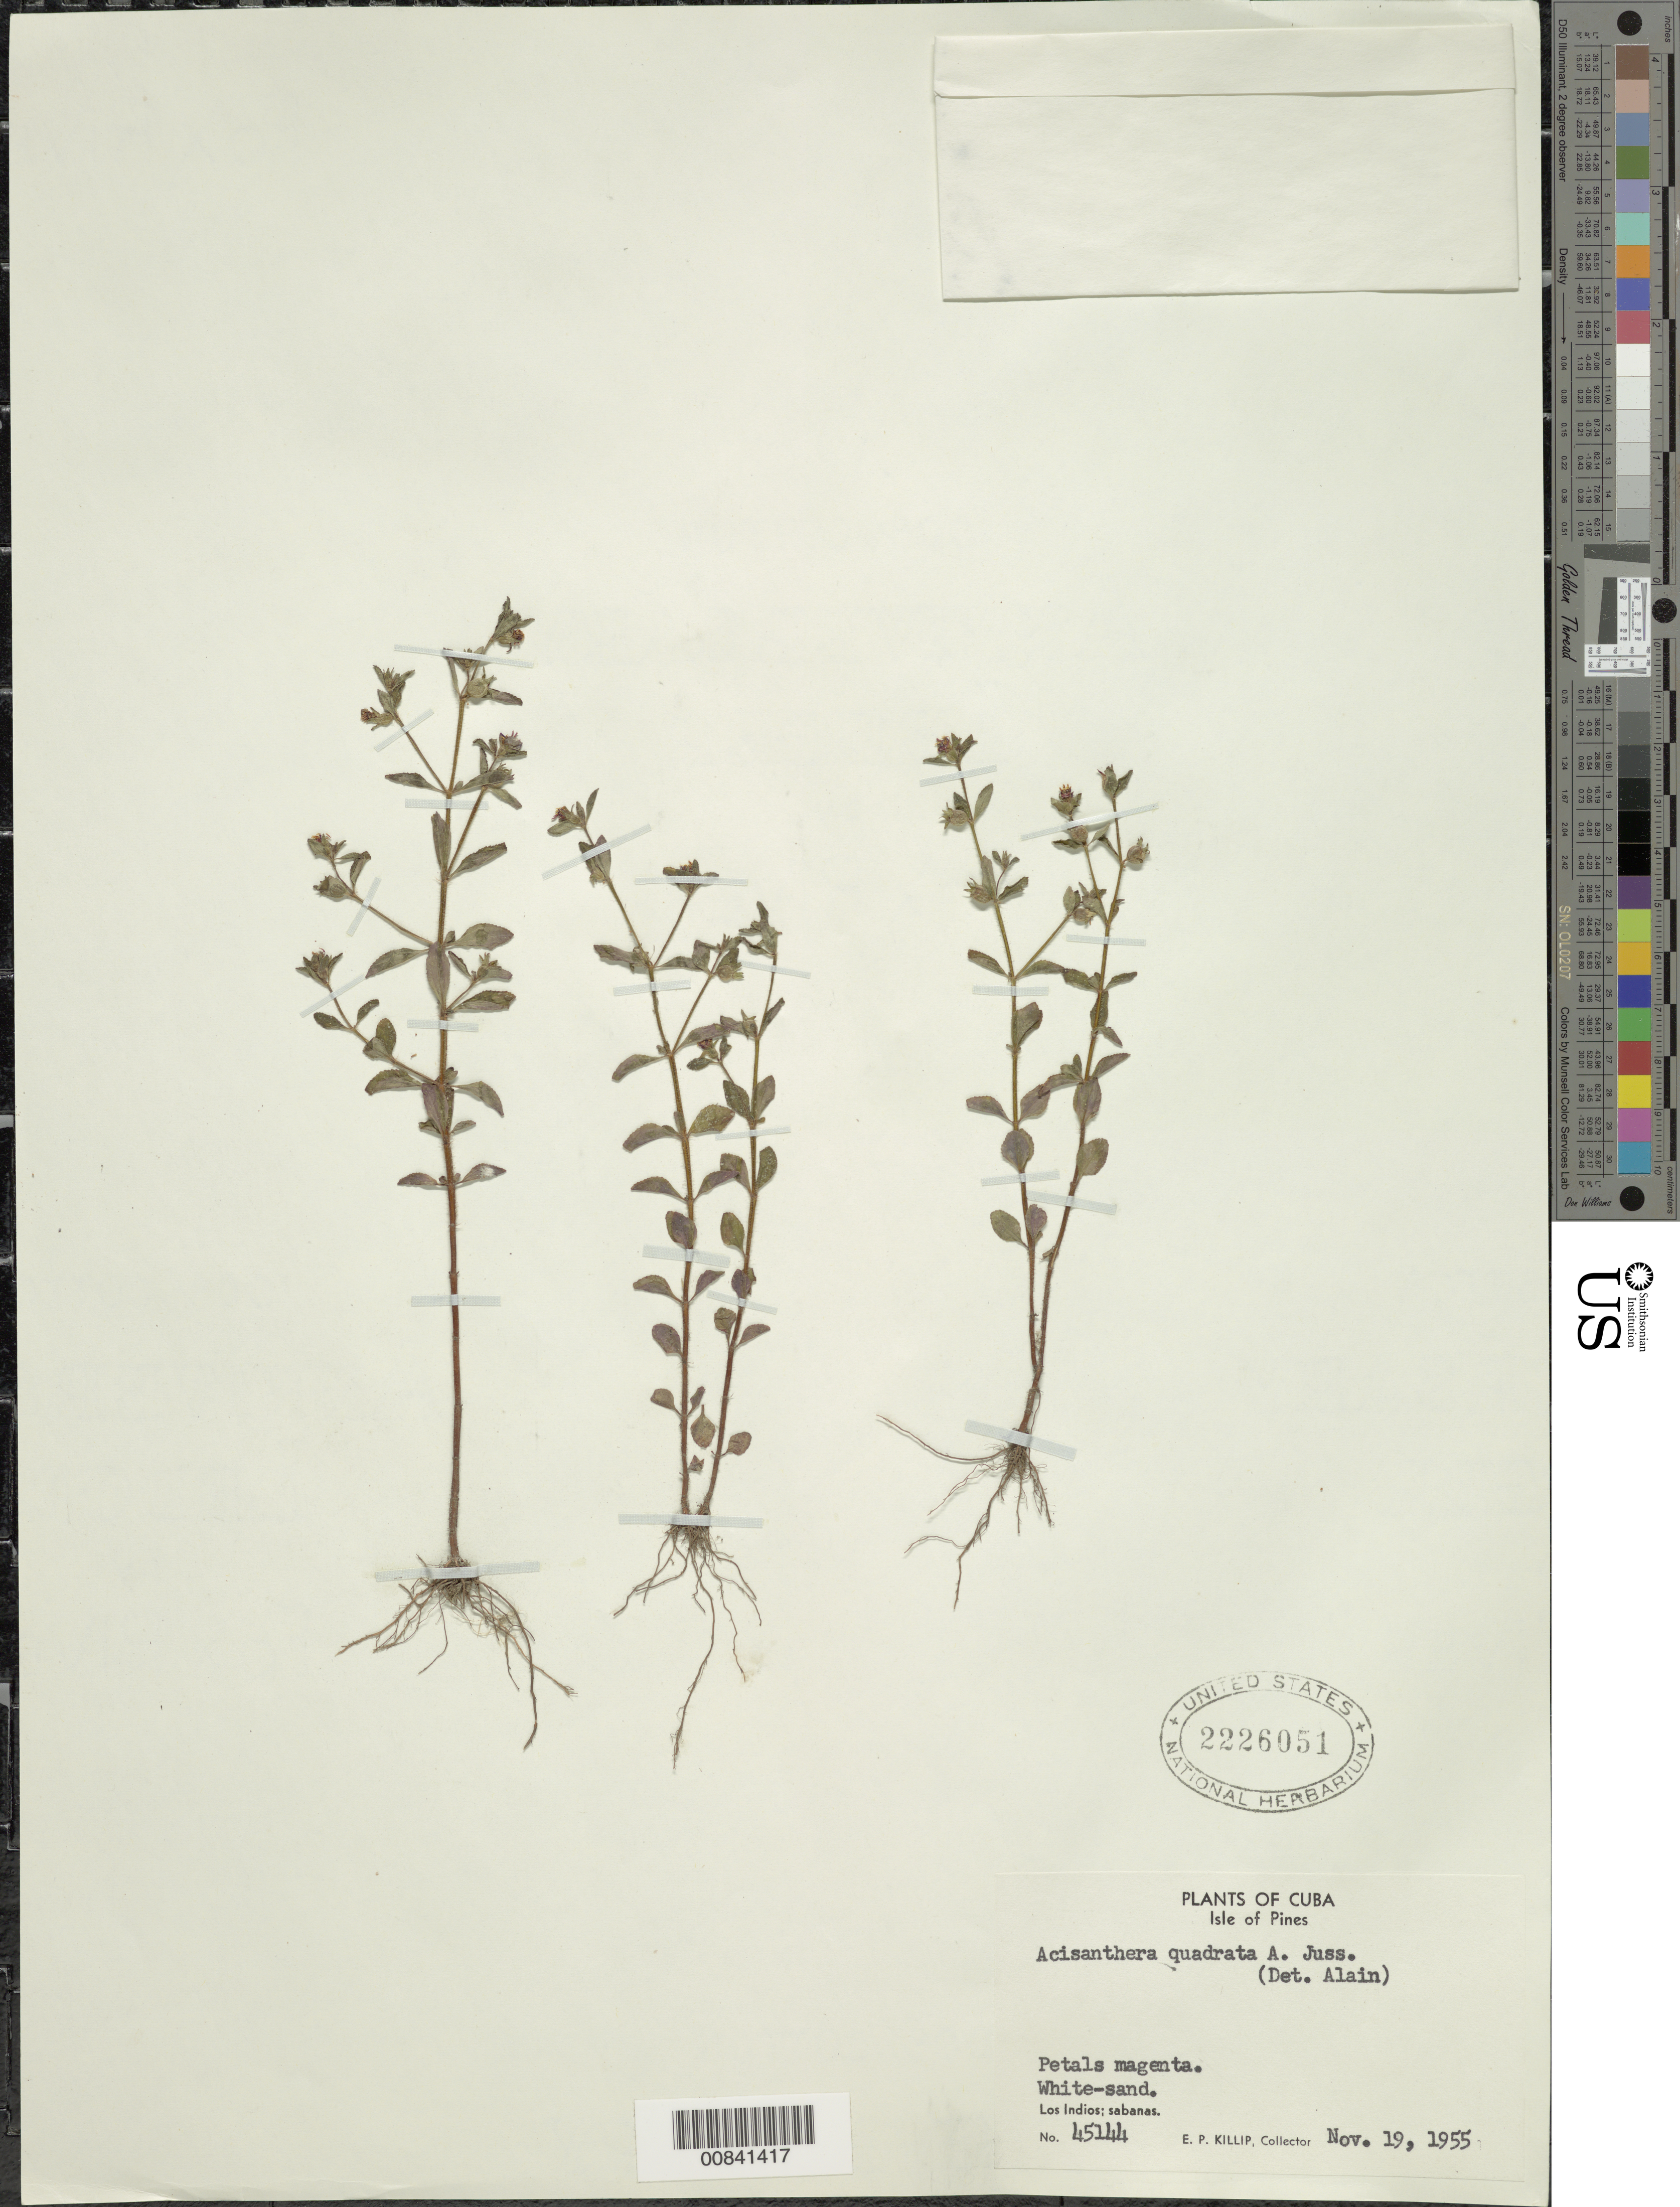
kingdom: Plantae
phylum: Tracheophyta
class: Magnoliopsida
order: Myrtales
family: Melastomataceae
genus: Acisanthera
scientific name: Acisanthera erecta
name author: Gleason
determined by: Nunes da Silva, Diego, (RB), Jardim Botanico do Rio de Janeiro - Herbario (BRAZIL)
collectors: E. P. Killip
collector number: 45144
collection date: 1955-11-19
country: Cuba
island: Isla de la Juventud [Isla de Pinos]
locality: Los Indios.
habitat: White-sand savannas.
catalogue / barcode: US 2226051